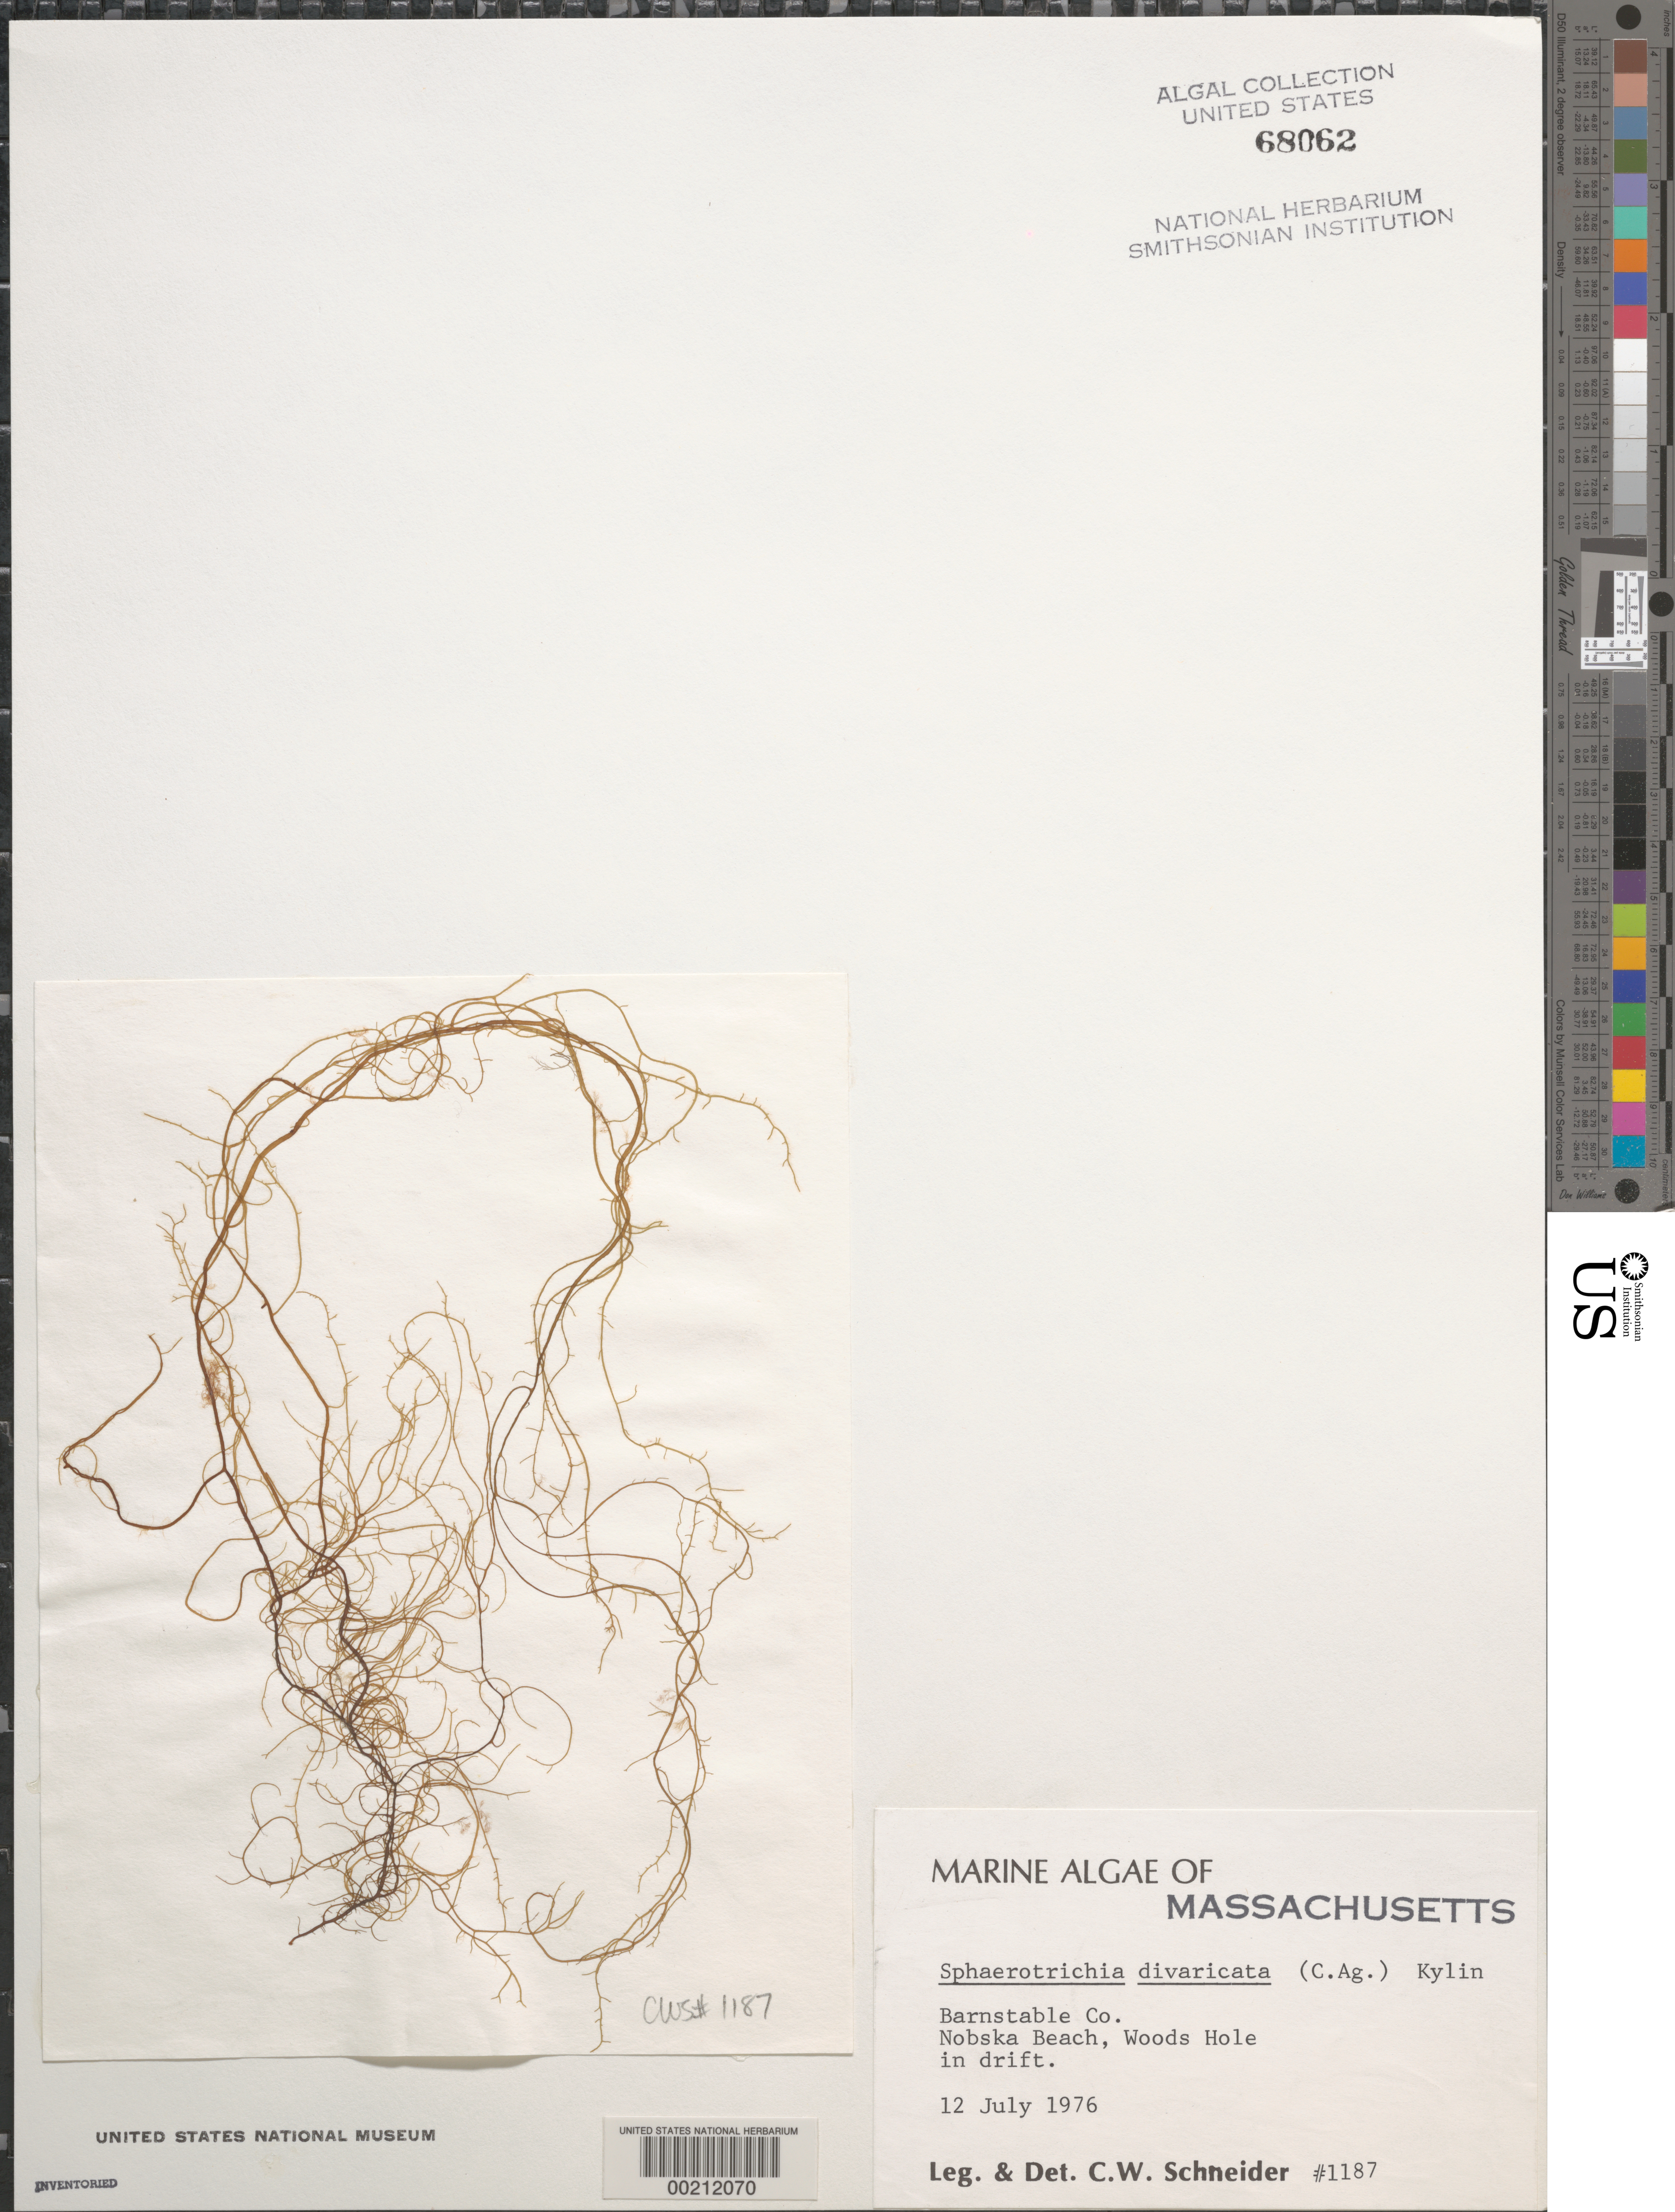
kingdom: Chromista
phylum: Ochrophyta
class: Phaeophyceae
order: Ectocarpales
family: Chordariaceae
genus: Sphaerotrichia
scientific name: Sphaerotrichia divaricata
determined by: Schneider, C. W.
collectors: C. W. Schneider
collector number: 1187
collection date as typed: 12 Jul 1976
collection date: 1976-07-12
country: United States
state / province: Massachusetts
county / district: Barnstable County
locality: Woods Hole, Nobska Beach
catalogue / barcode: US 68062